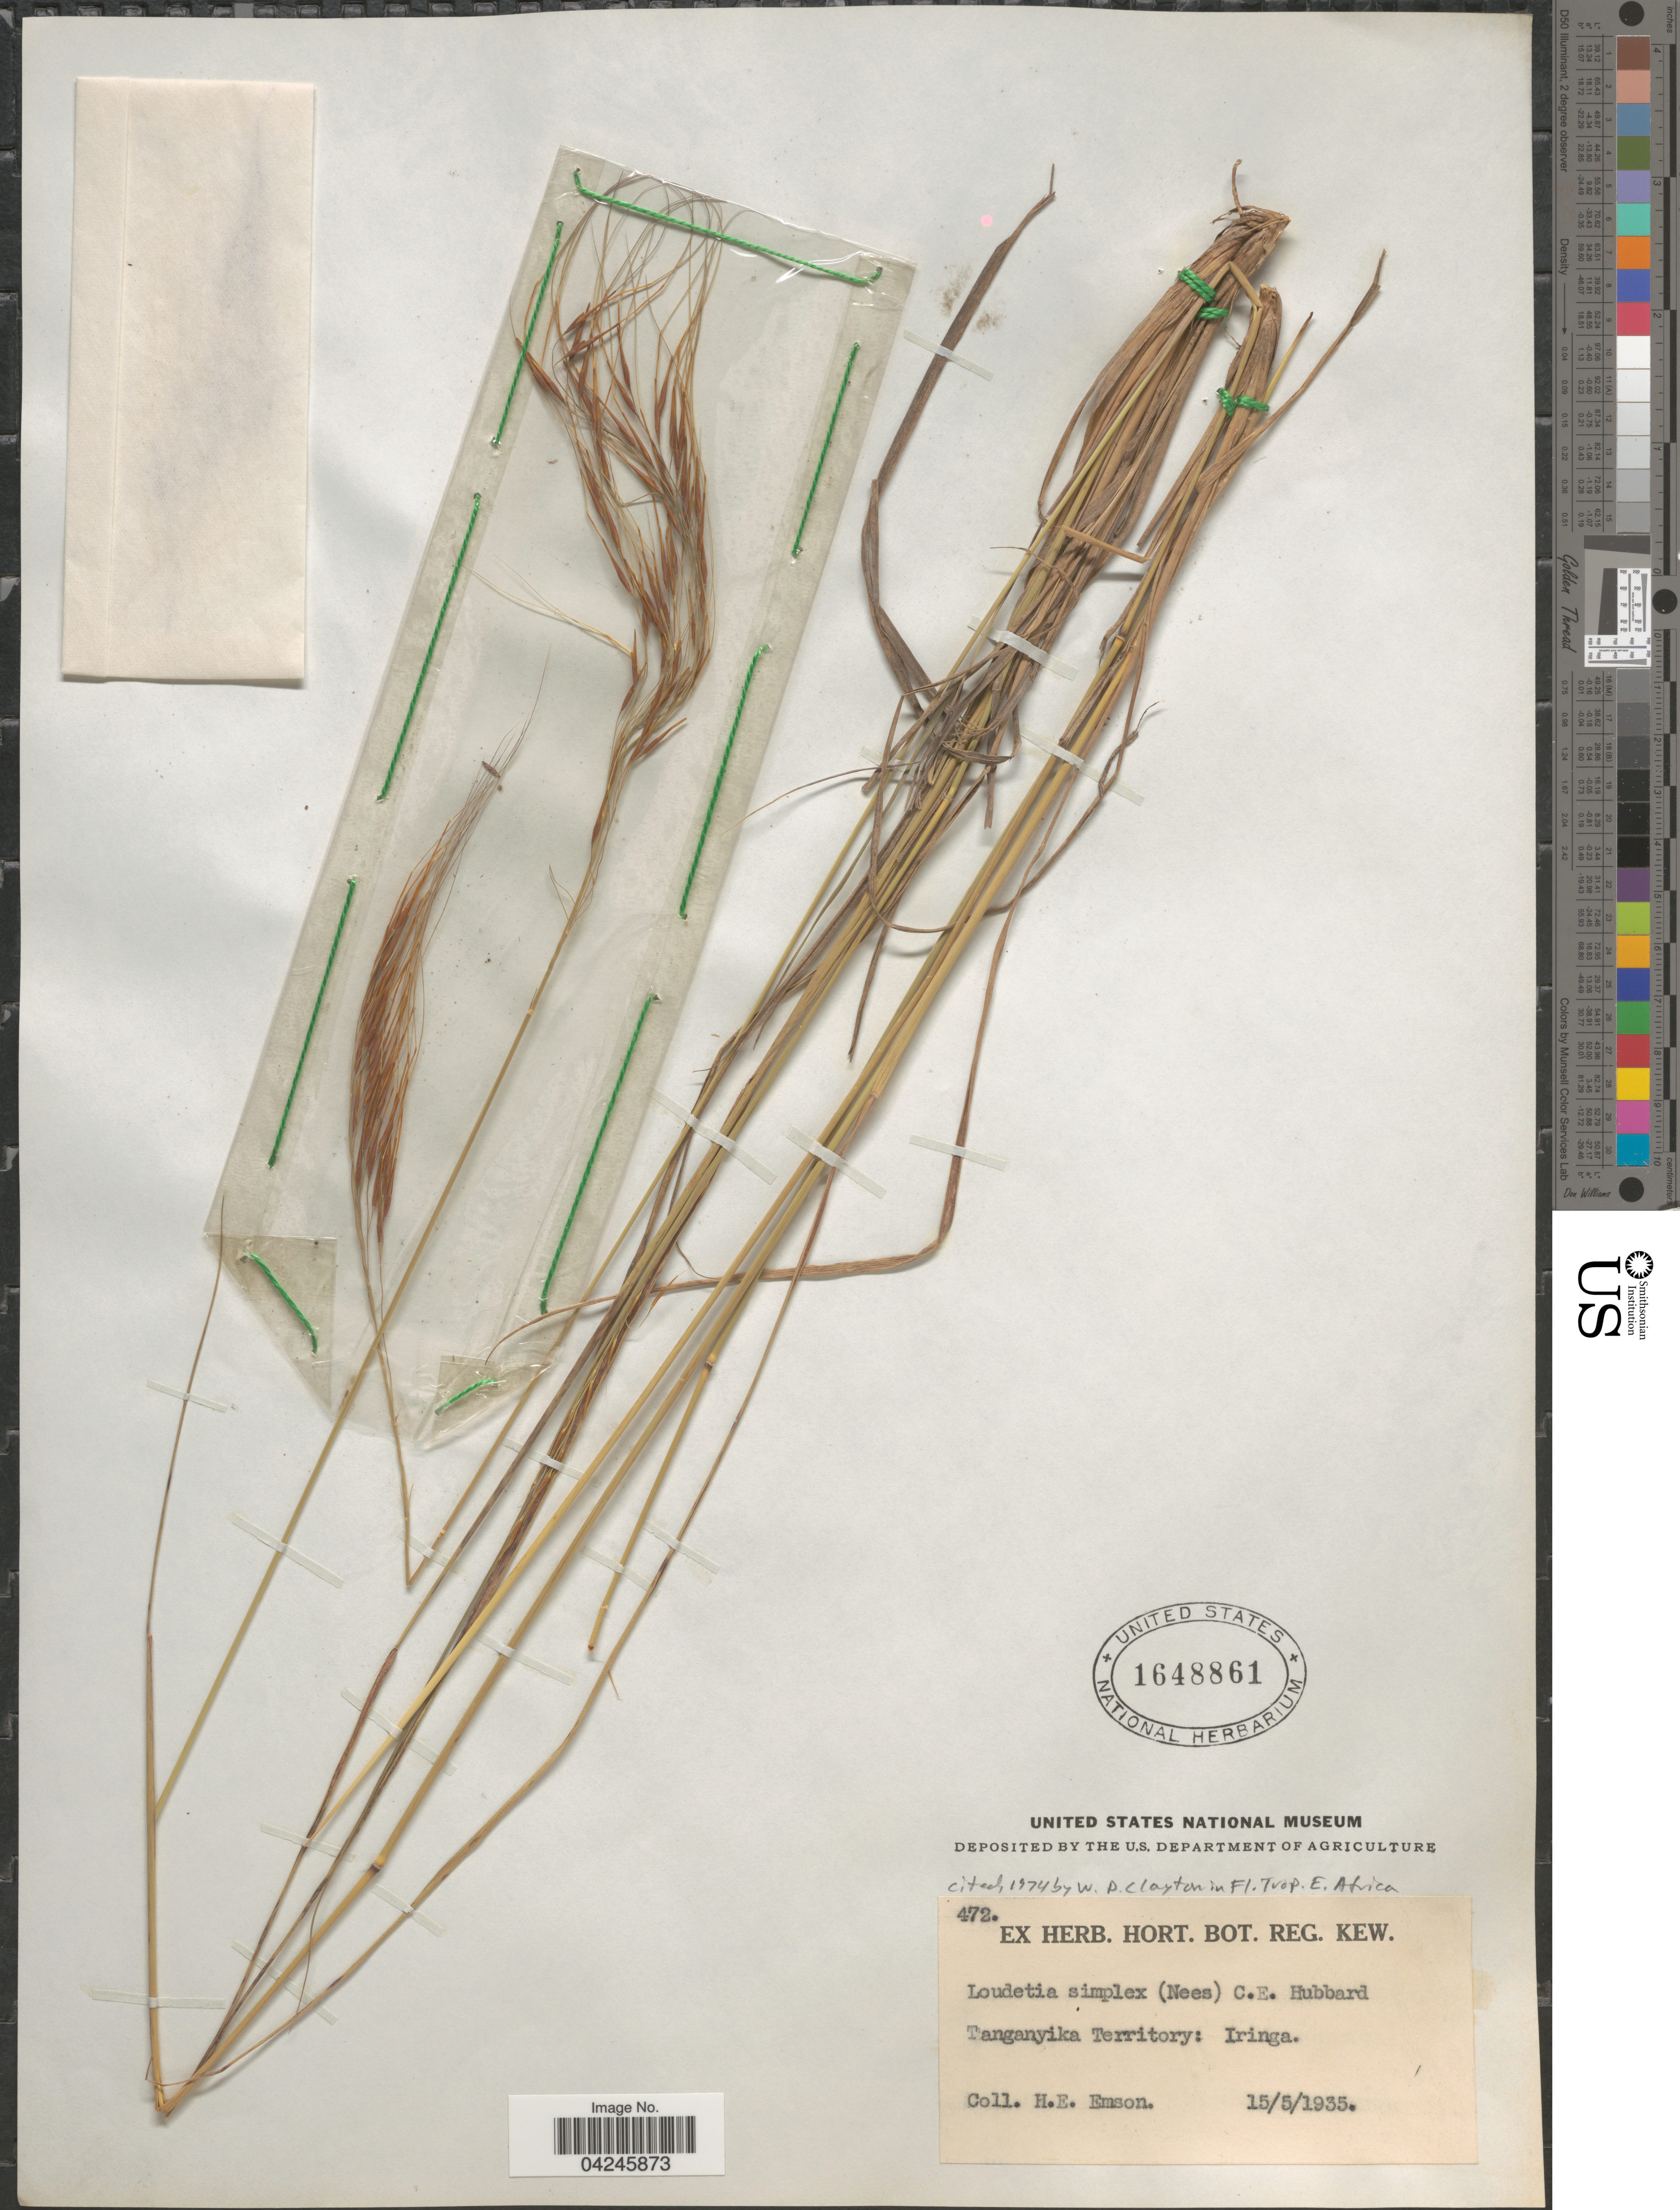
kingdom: Plantae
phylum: Tracheophyta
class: Liliopsida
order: Poales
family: Poaceae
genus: Loudetia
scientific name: Loudetia simplex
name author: (Nees) C.E. Hubb.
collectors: H. Emson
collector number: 472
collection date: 1935-05-15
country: Tanzania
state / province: Iringa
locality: Tanganyika Territory.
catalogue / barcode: US 1648861